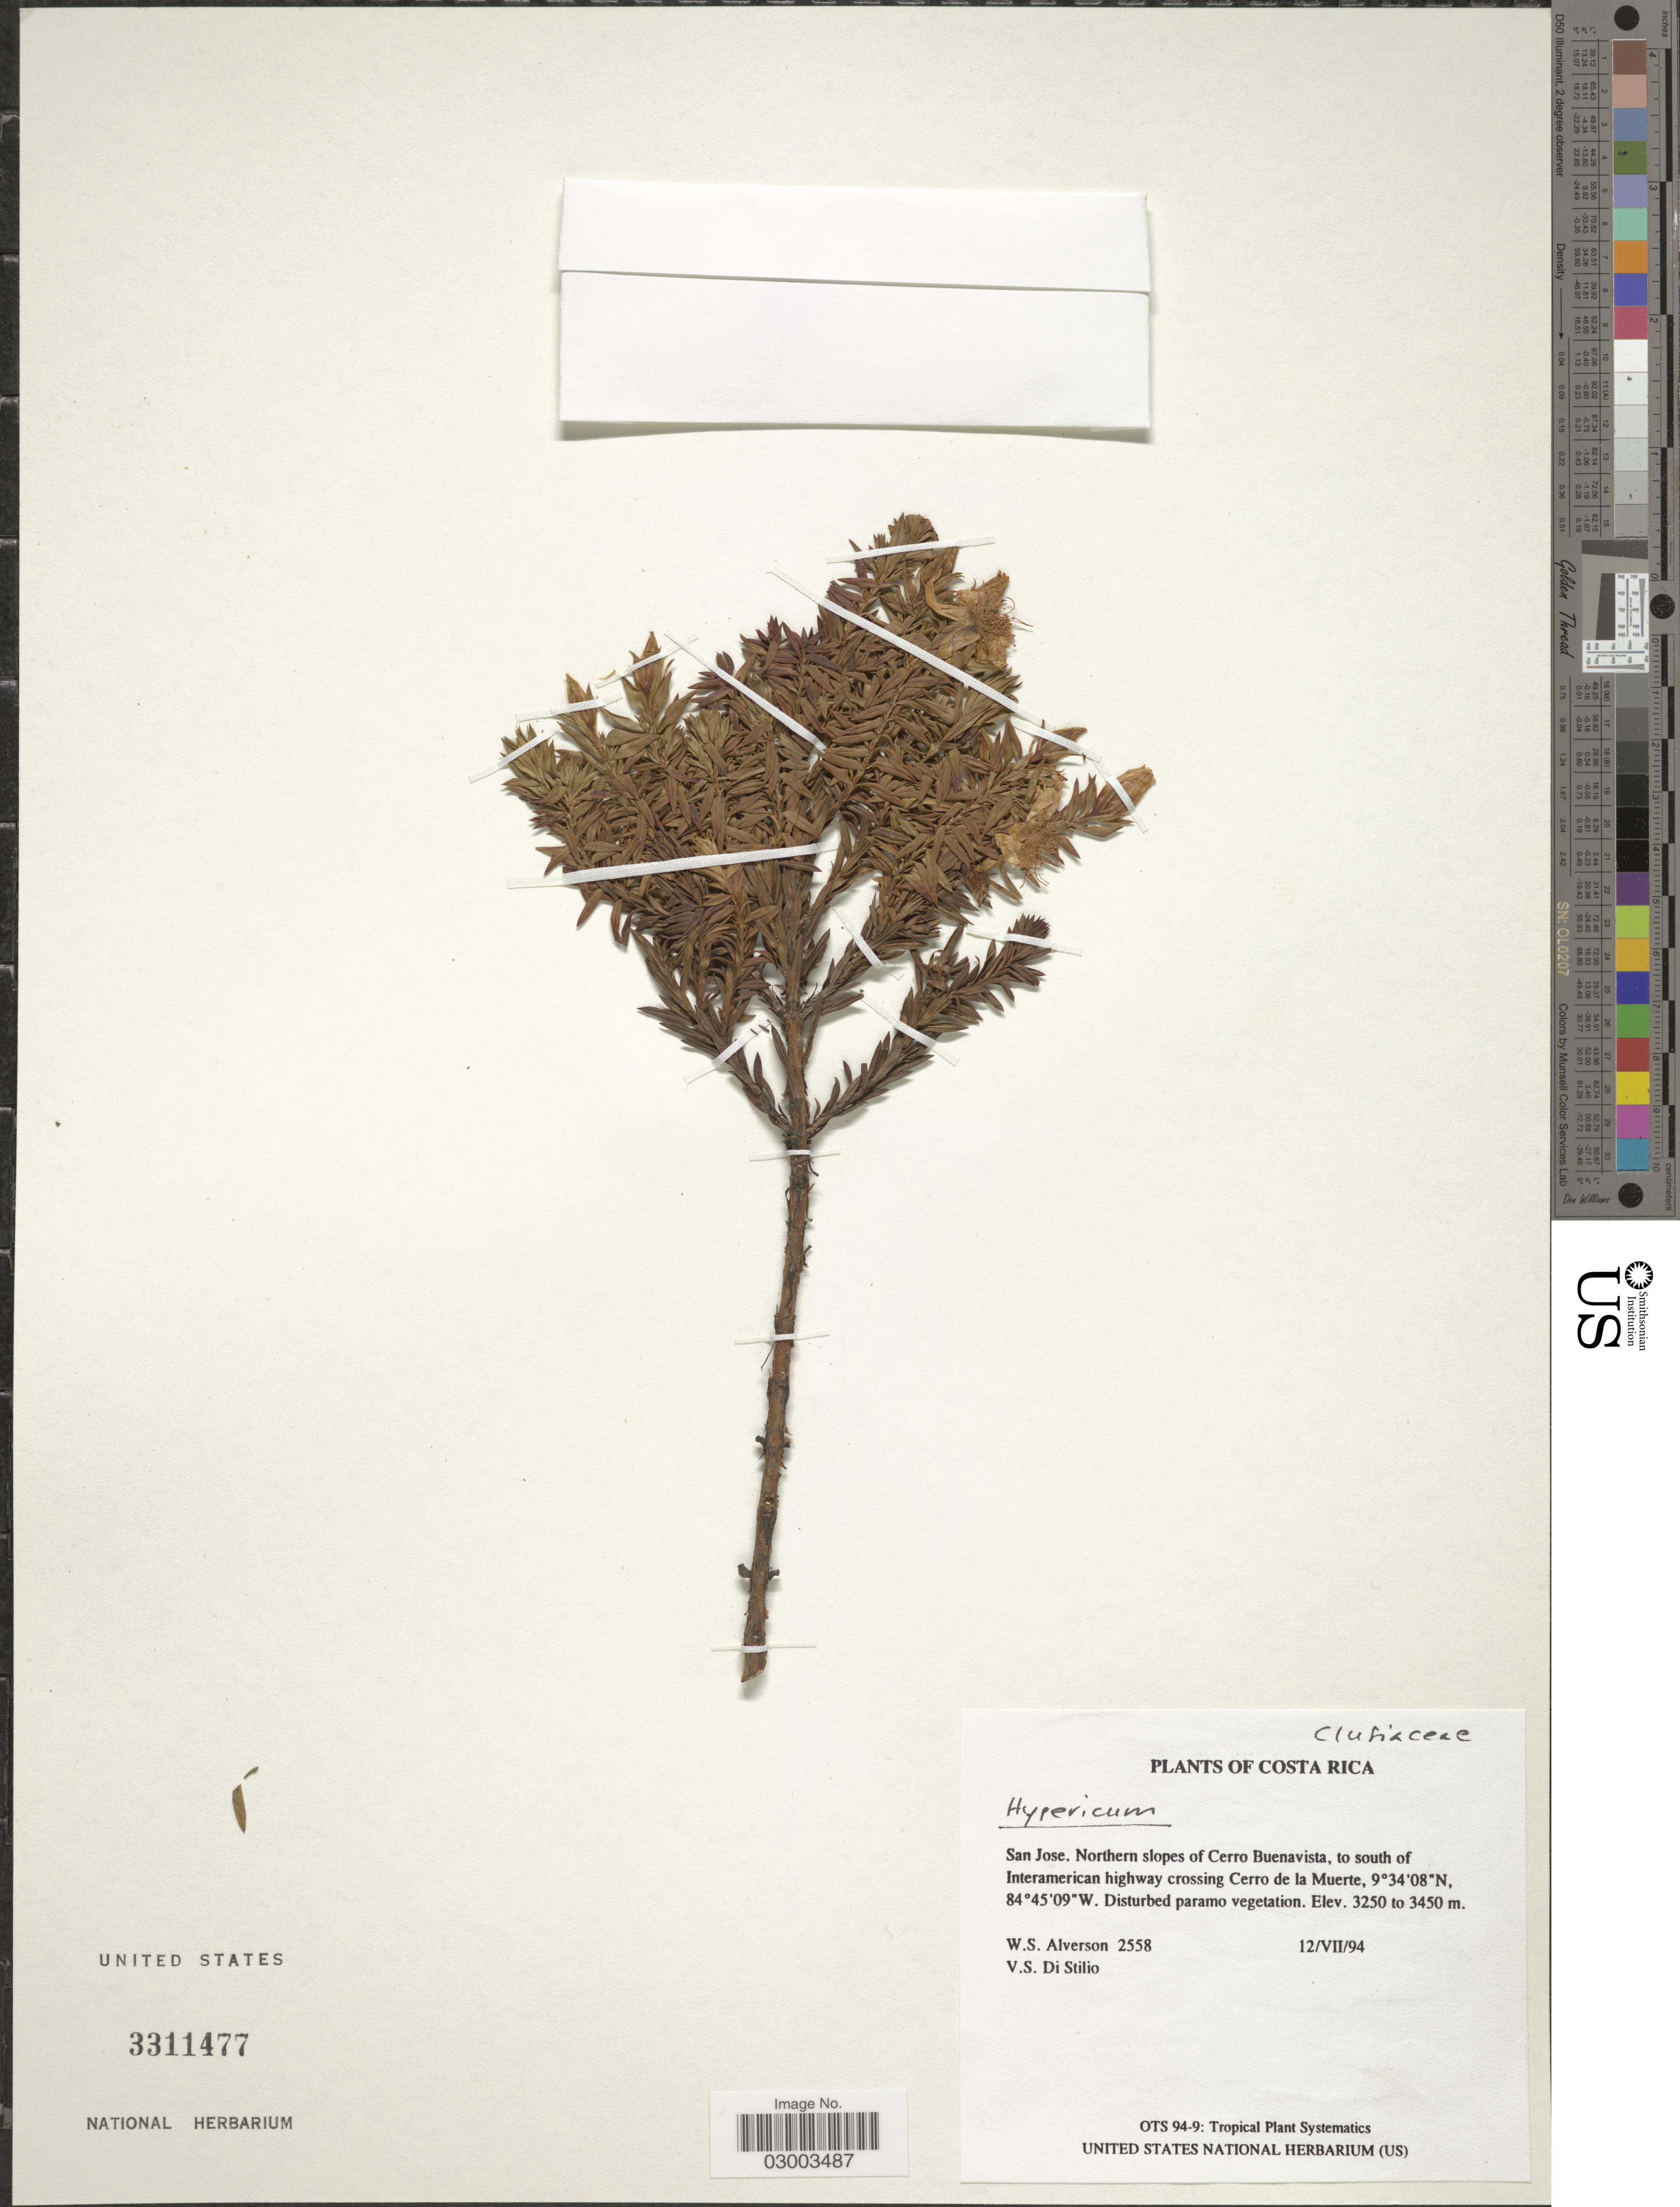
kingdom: Plantae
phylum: Tracheophyta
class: Magnoliopsida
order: Malpighiales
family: Hypericaceae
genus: Hypericum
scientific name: Hypericum sp.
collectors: W. S. Alverson & V. Di Stilio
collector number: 2558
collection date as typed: Transcribed d/m/y: 12/7/94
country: Costa Rica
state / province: San José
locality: San Jose. Northern slopes of Cerro Buenavista, to south of Interamerican highway crossing Cerro de la Muerte.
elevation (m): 3250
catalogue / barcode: US 331477